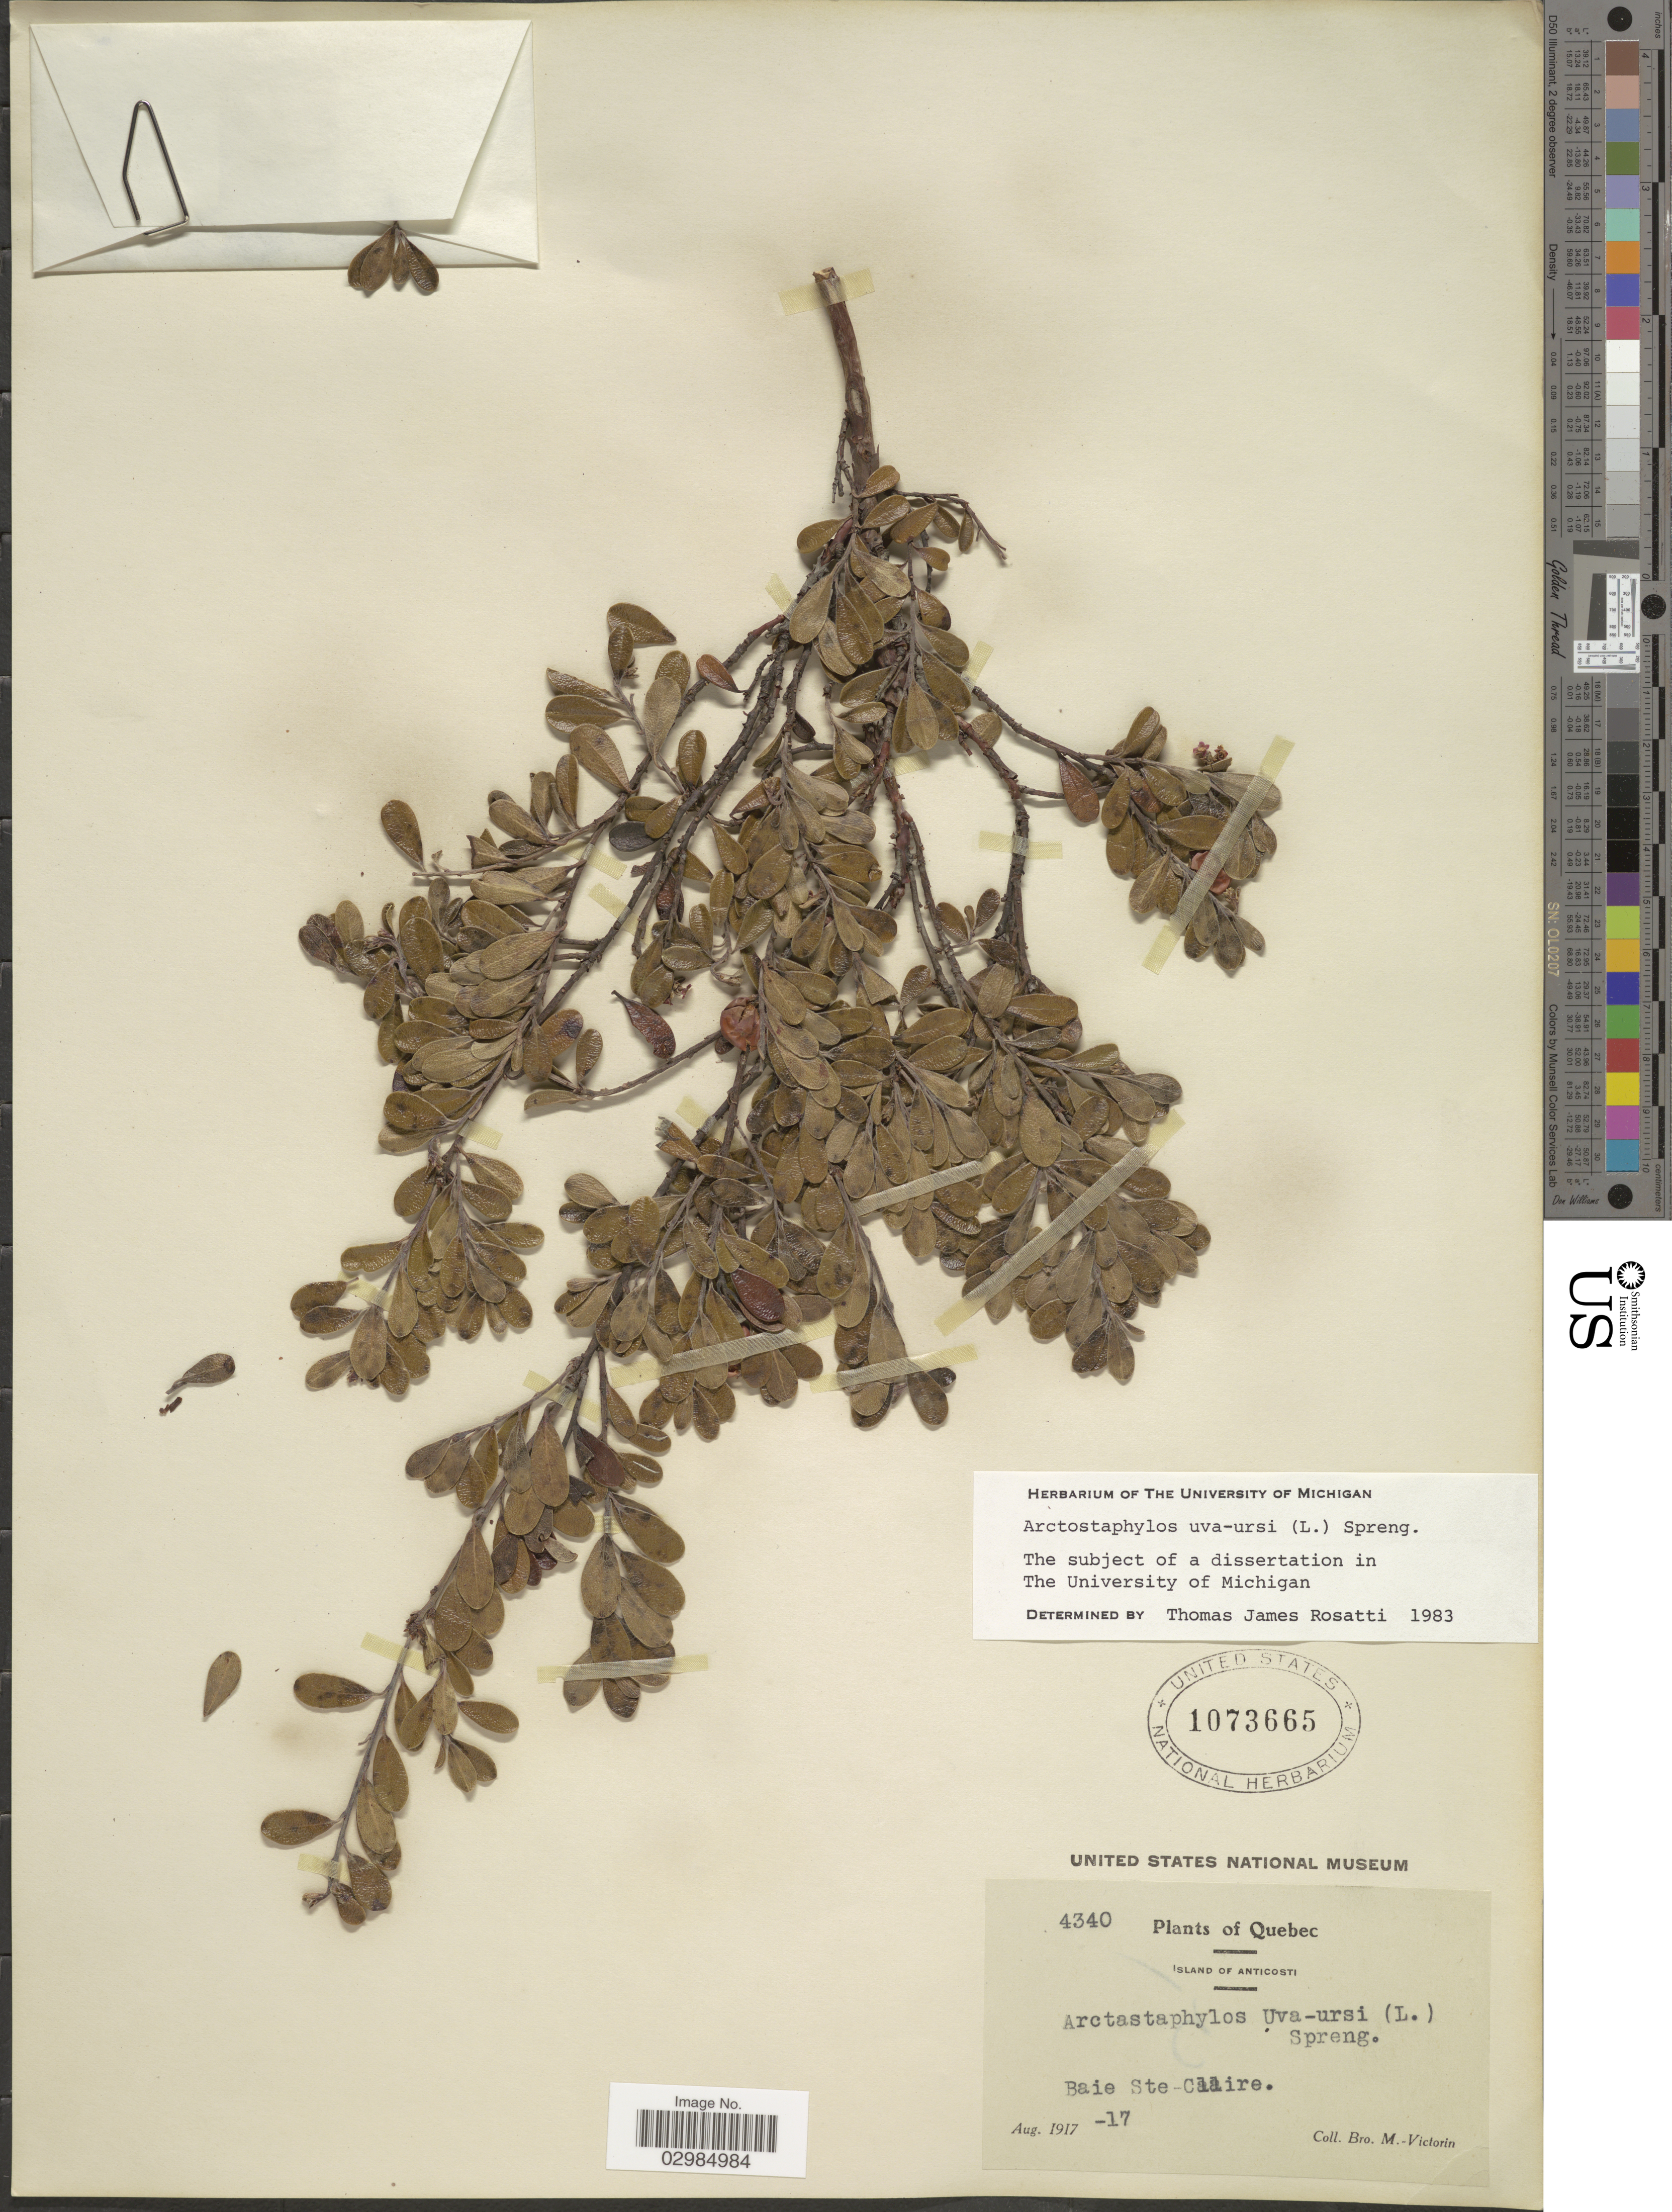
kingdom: Plantae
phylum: Tracheophyta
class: Magnoliopsida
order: Ericales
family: Ericaceae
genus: Arctostaphylos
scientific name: Arctostaphylos uva-ursi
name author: (L.) Spreng.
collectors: Fr. Marie-Victorin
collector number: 4340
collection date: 1917-08-17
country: Canada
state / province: Quebec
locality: Island of Anticosti. Baie Ste-Claire.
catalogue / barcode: US 1073665